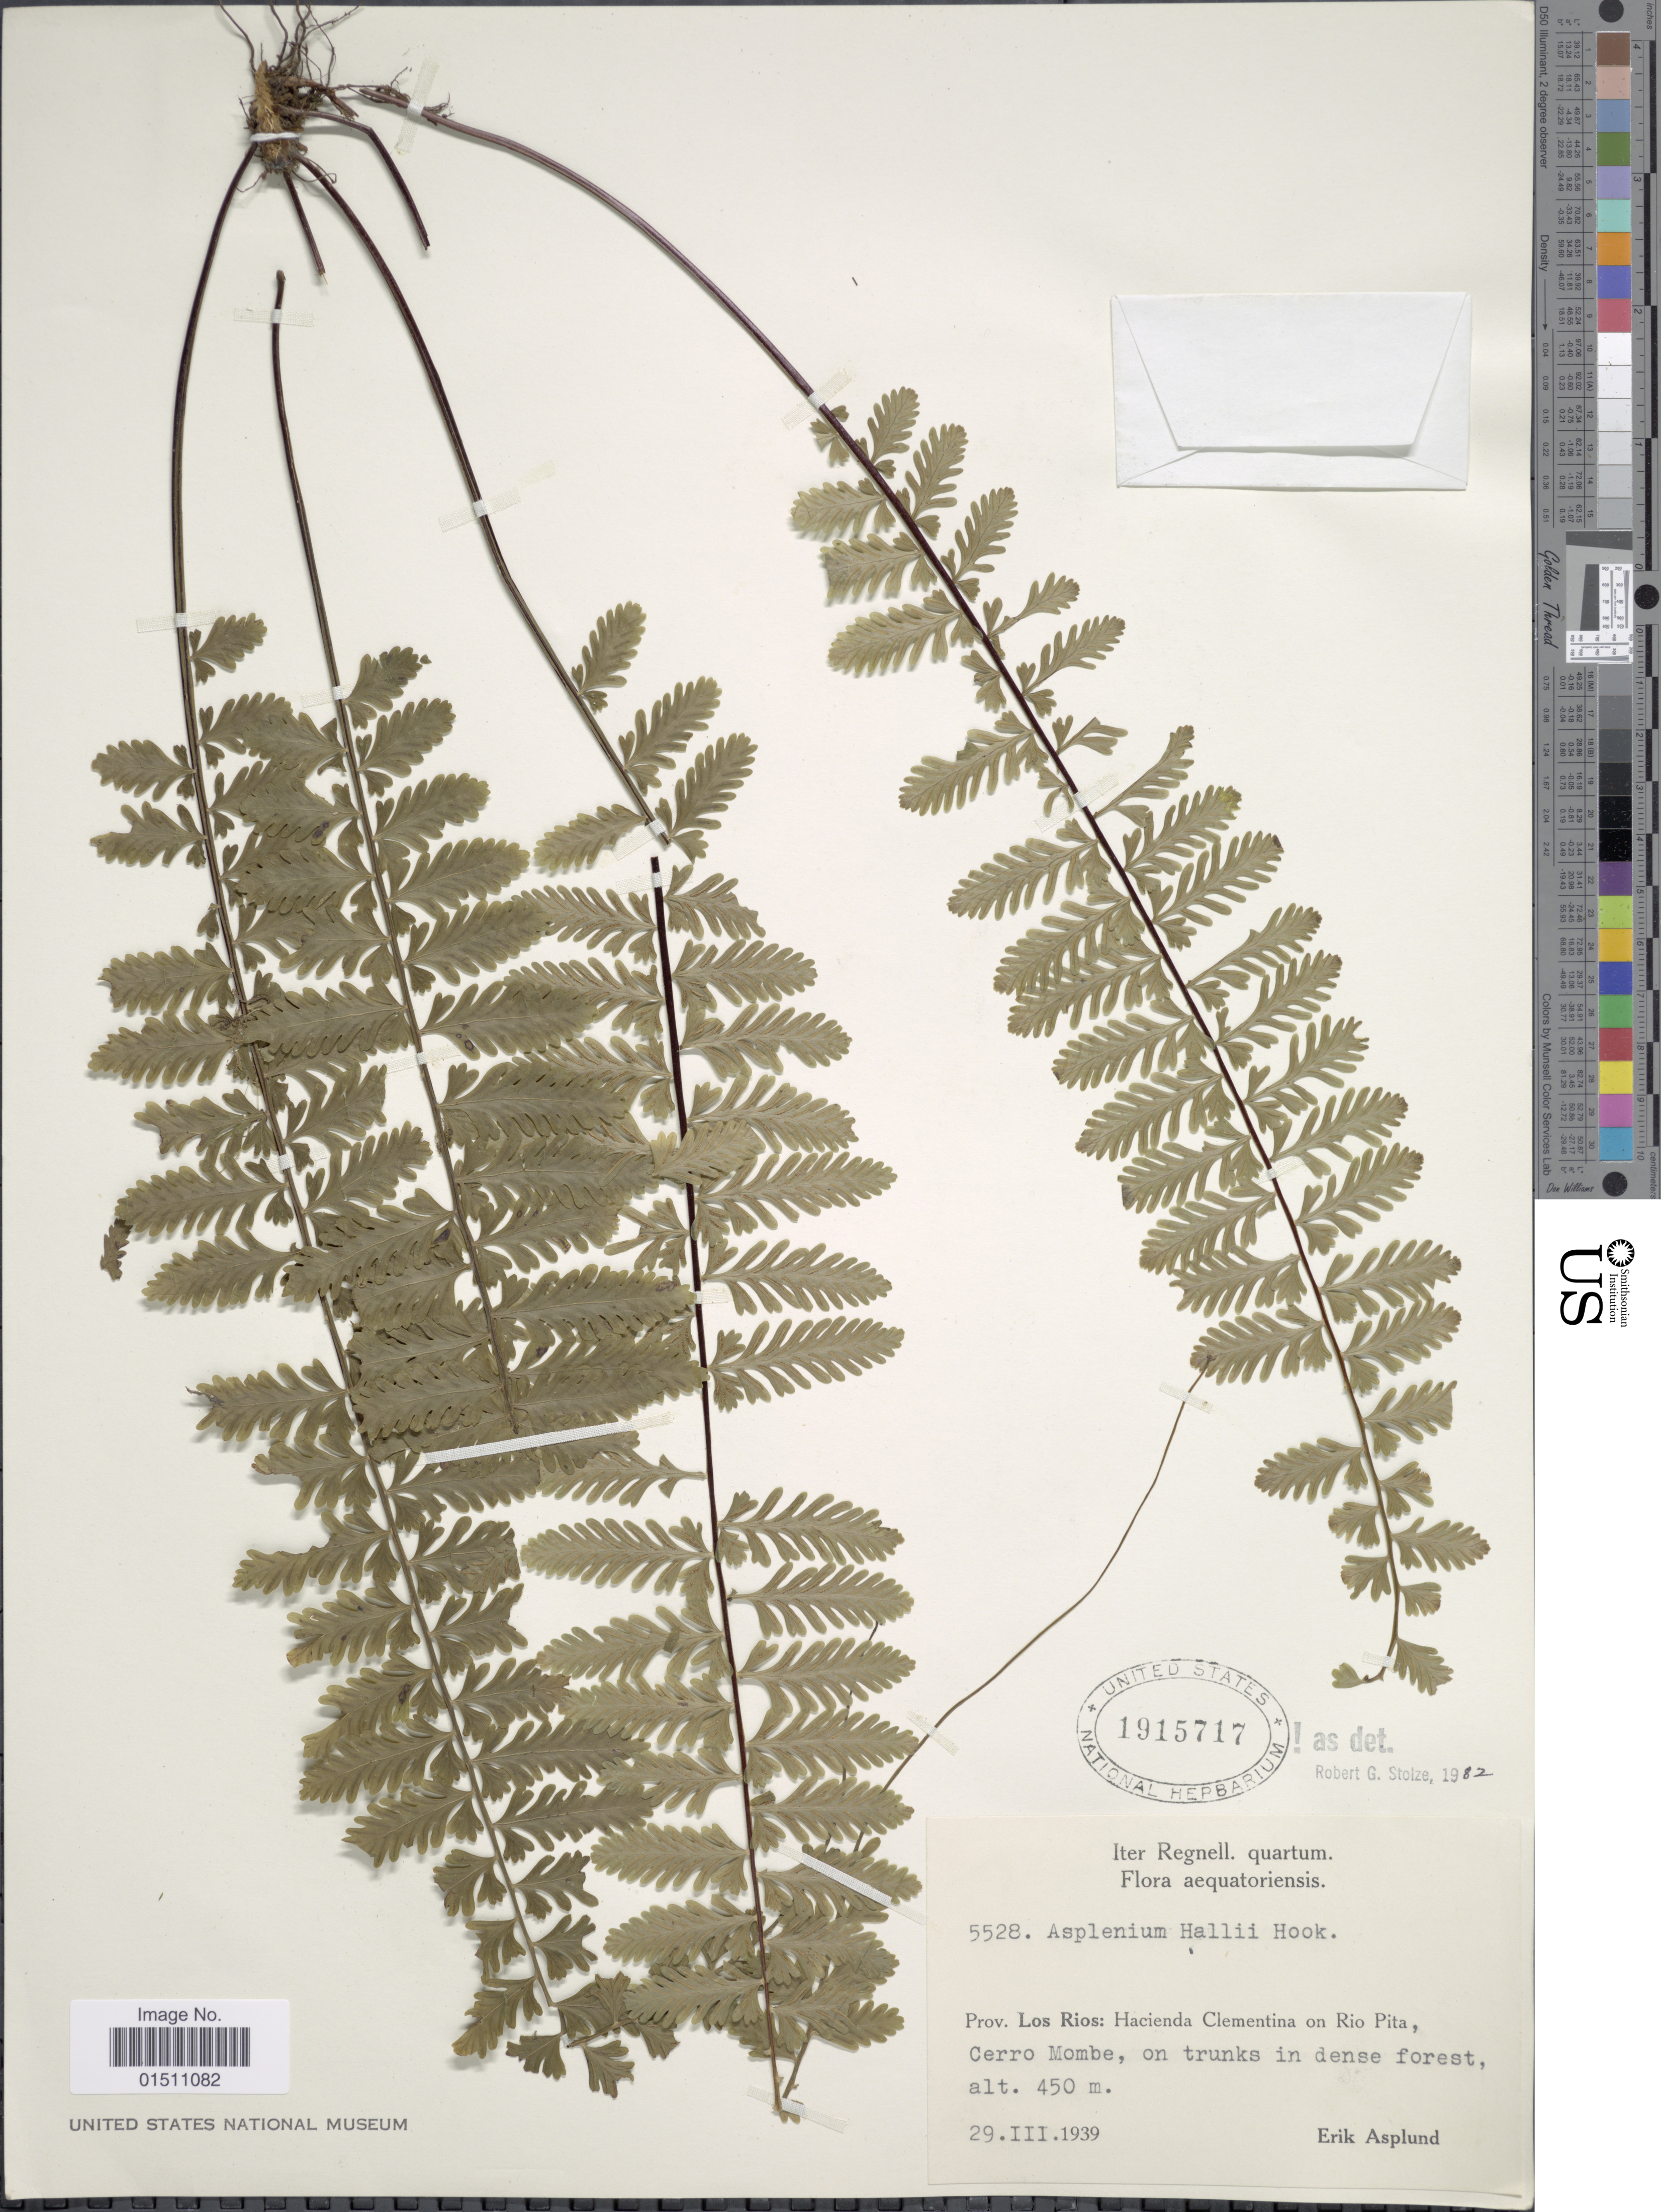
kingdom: Plantae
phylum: Tracheophyta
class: Polypodiopsida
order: Polypodiales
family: Aspleniaceae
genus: Asplenium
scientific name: Asplenium hallii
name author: Hook.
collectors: E. Asplund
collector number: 5528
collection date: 1939-03-29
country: Ecuador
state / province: Los Ríos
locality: Ecuador, Hacienda Clementina on Rio Pita, Cerro Mombe.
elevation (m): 450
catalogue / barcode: US 1915717